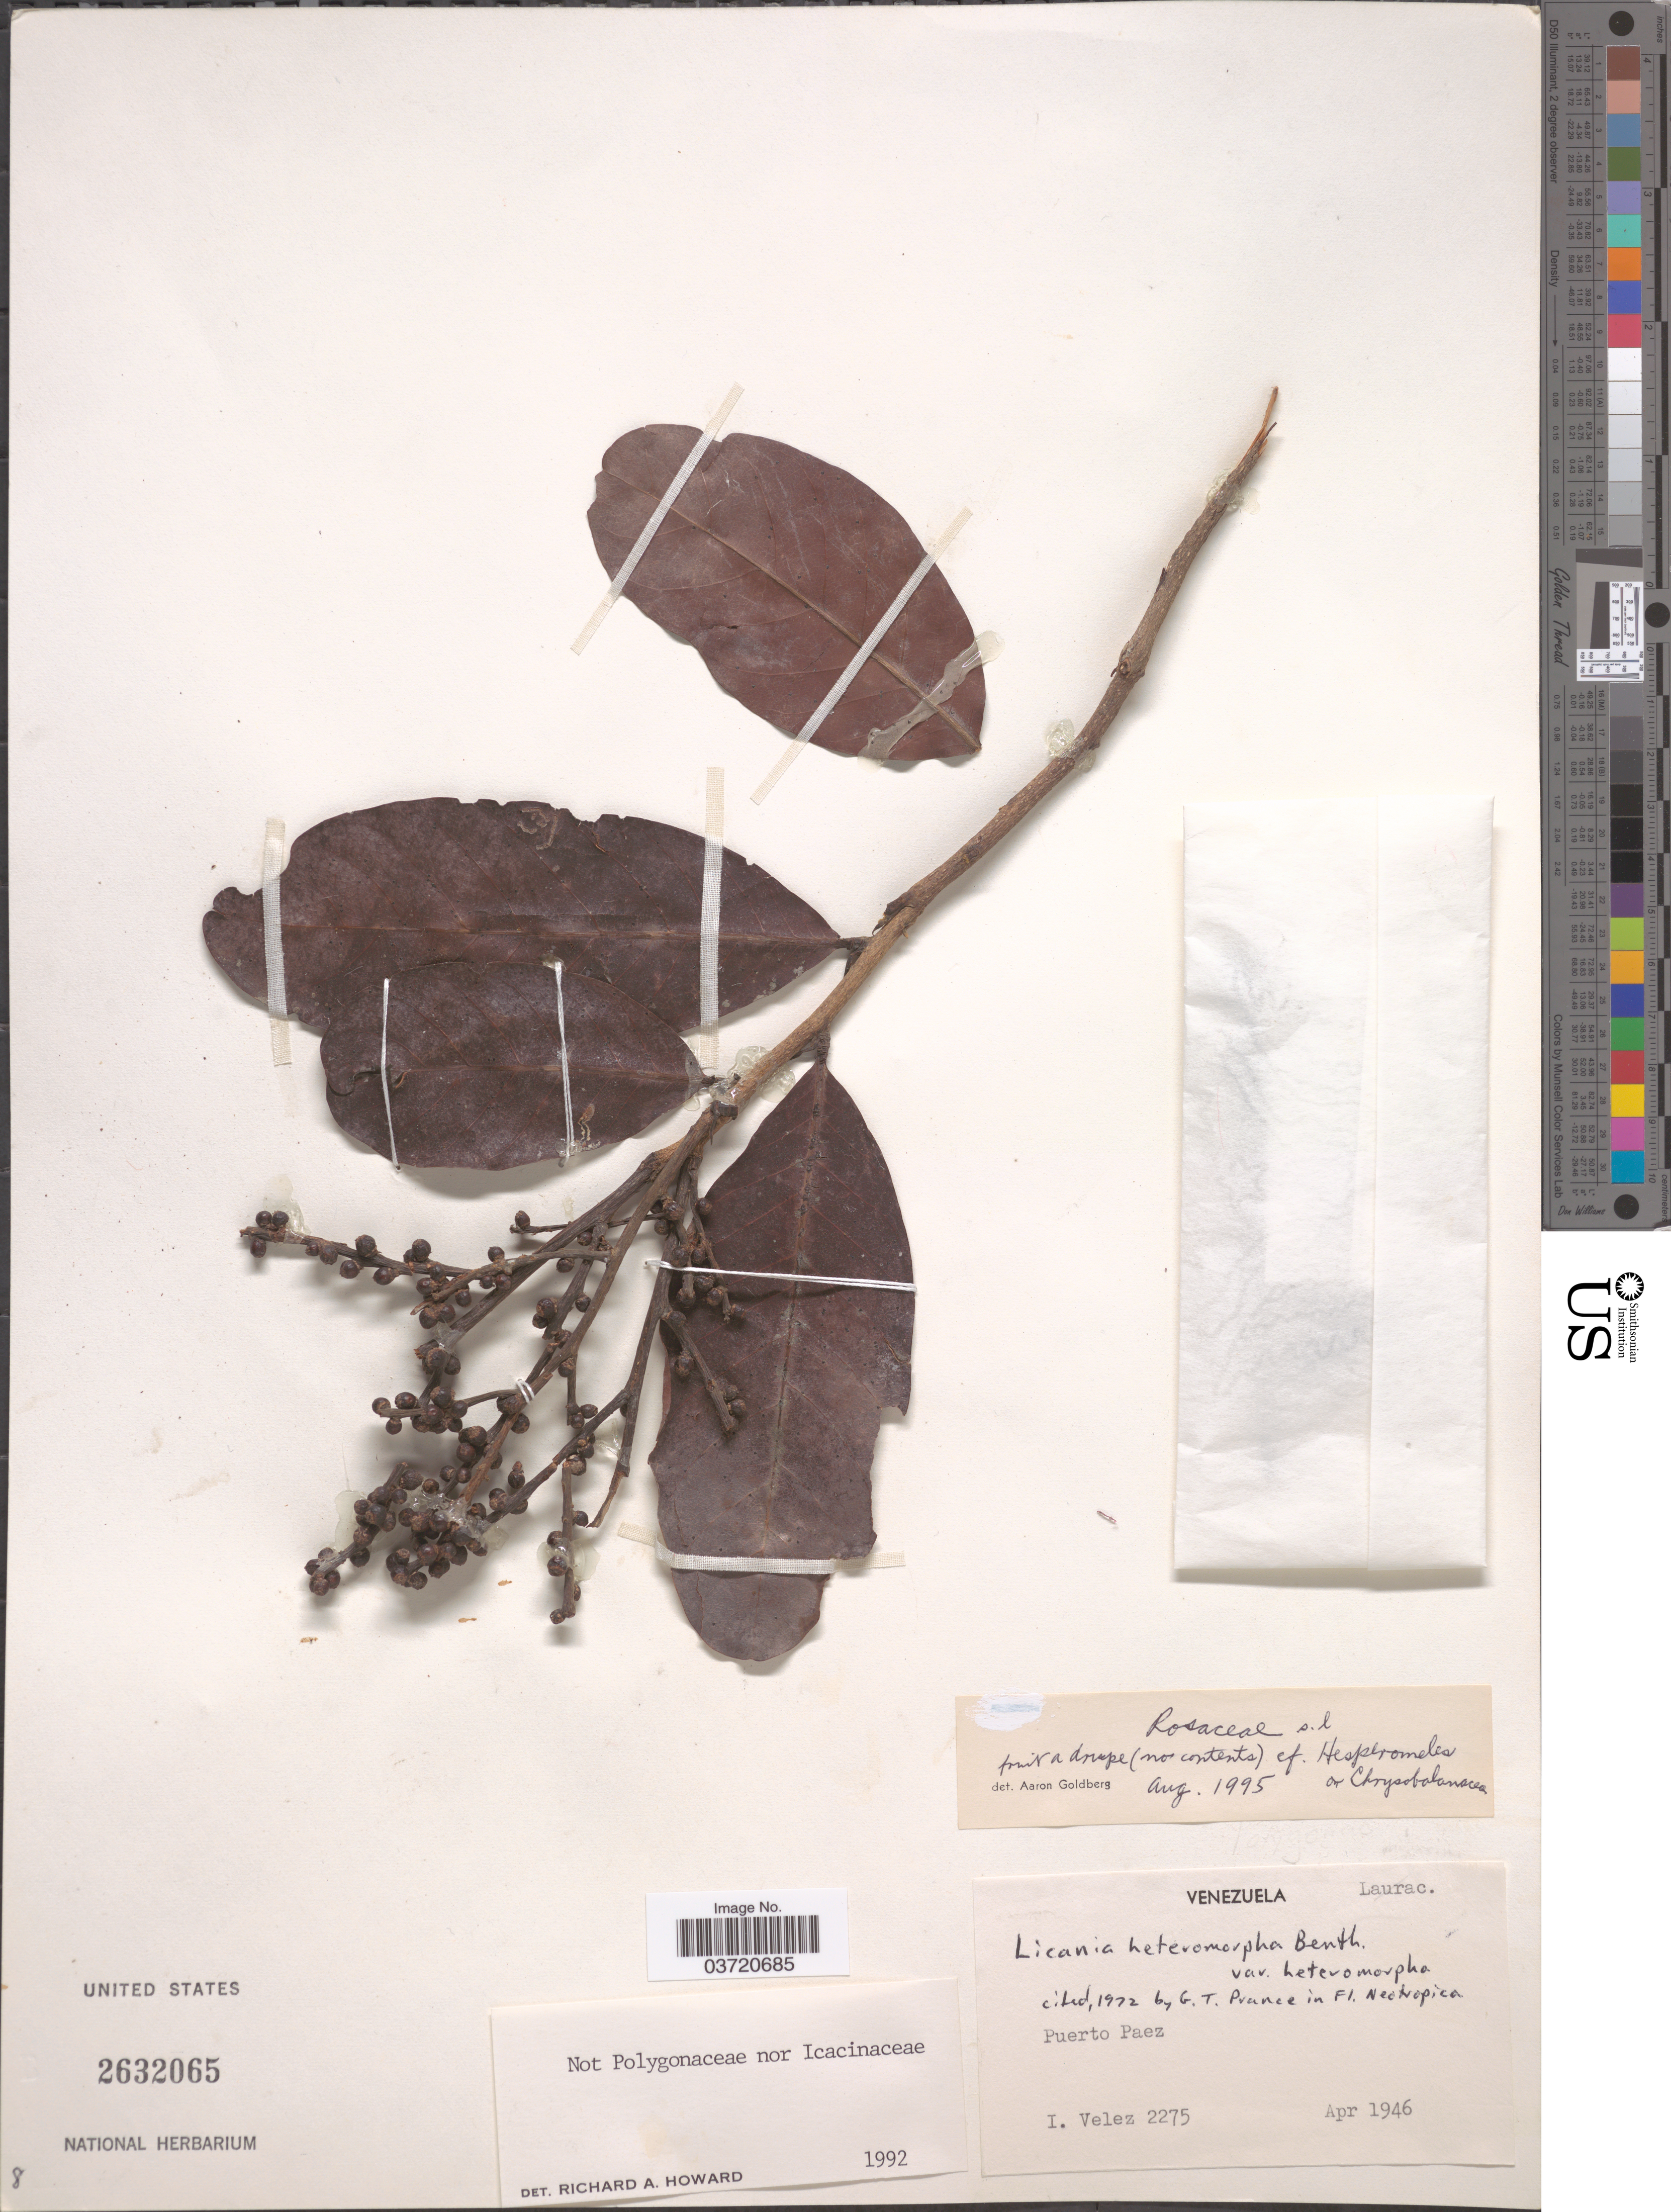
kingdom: Plantae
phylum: Tracheophyta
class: Magnoliopsida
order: Malpighiales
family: Chrysobalanaceae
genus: Hymenopus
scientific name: Hymenopus heteromorphus var. heteromorphus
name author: (Benth.) Sothers & Prance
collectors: I. Velez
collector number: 2275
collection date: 1946-04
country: Venezuela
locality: Puerto Paez.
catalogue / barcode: US 2632065